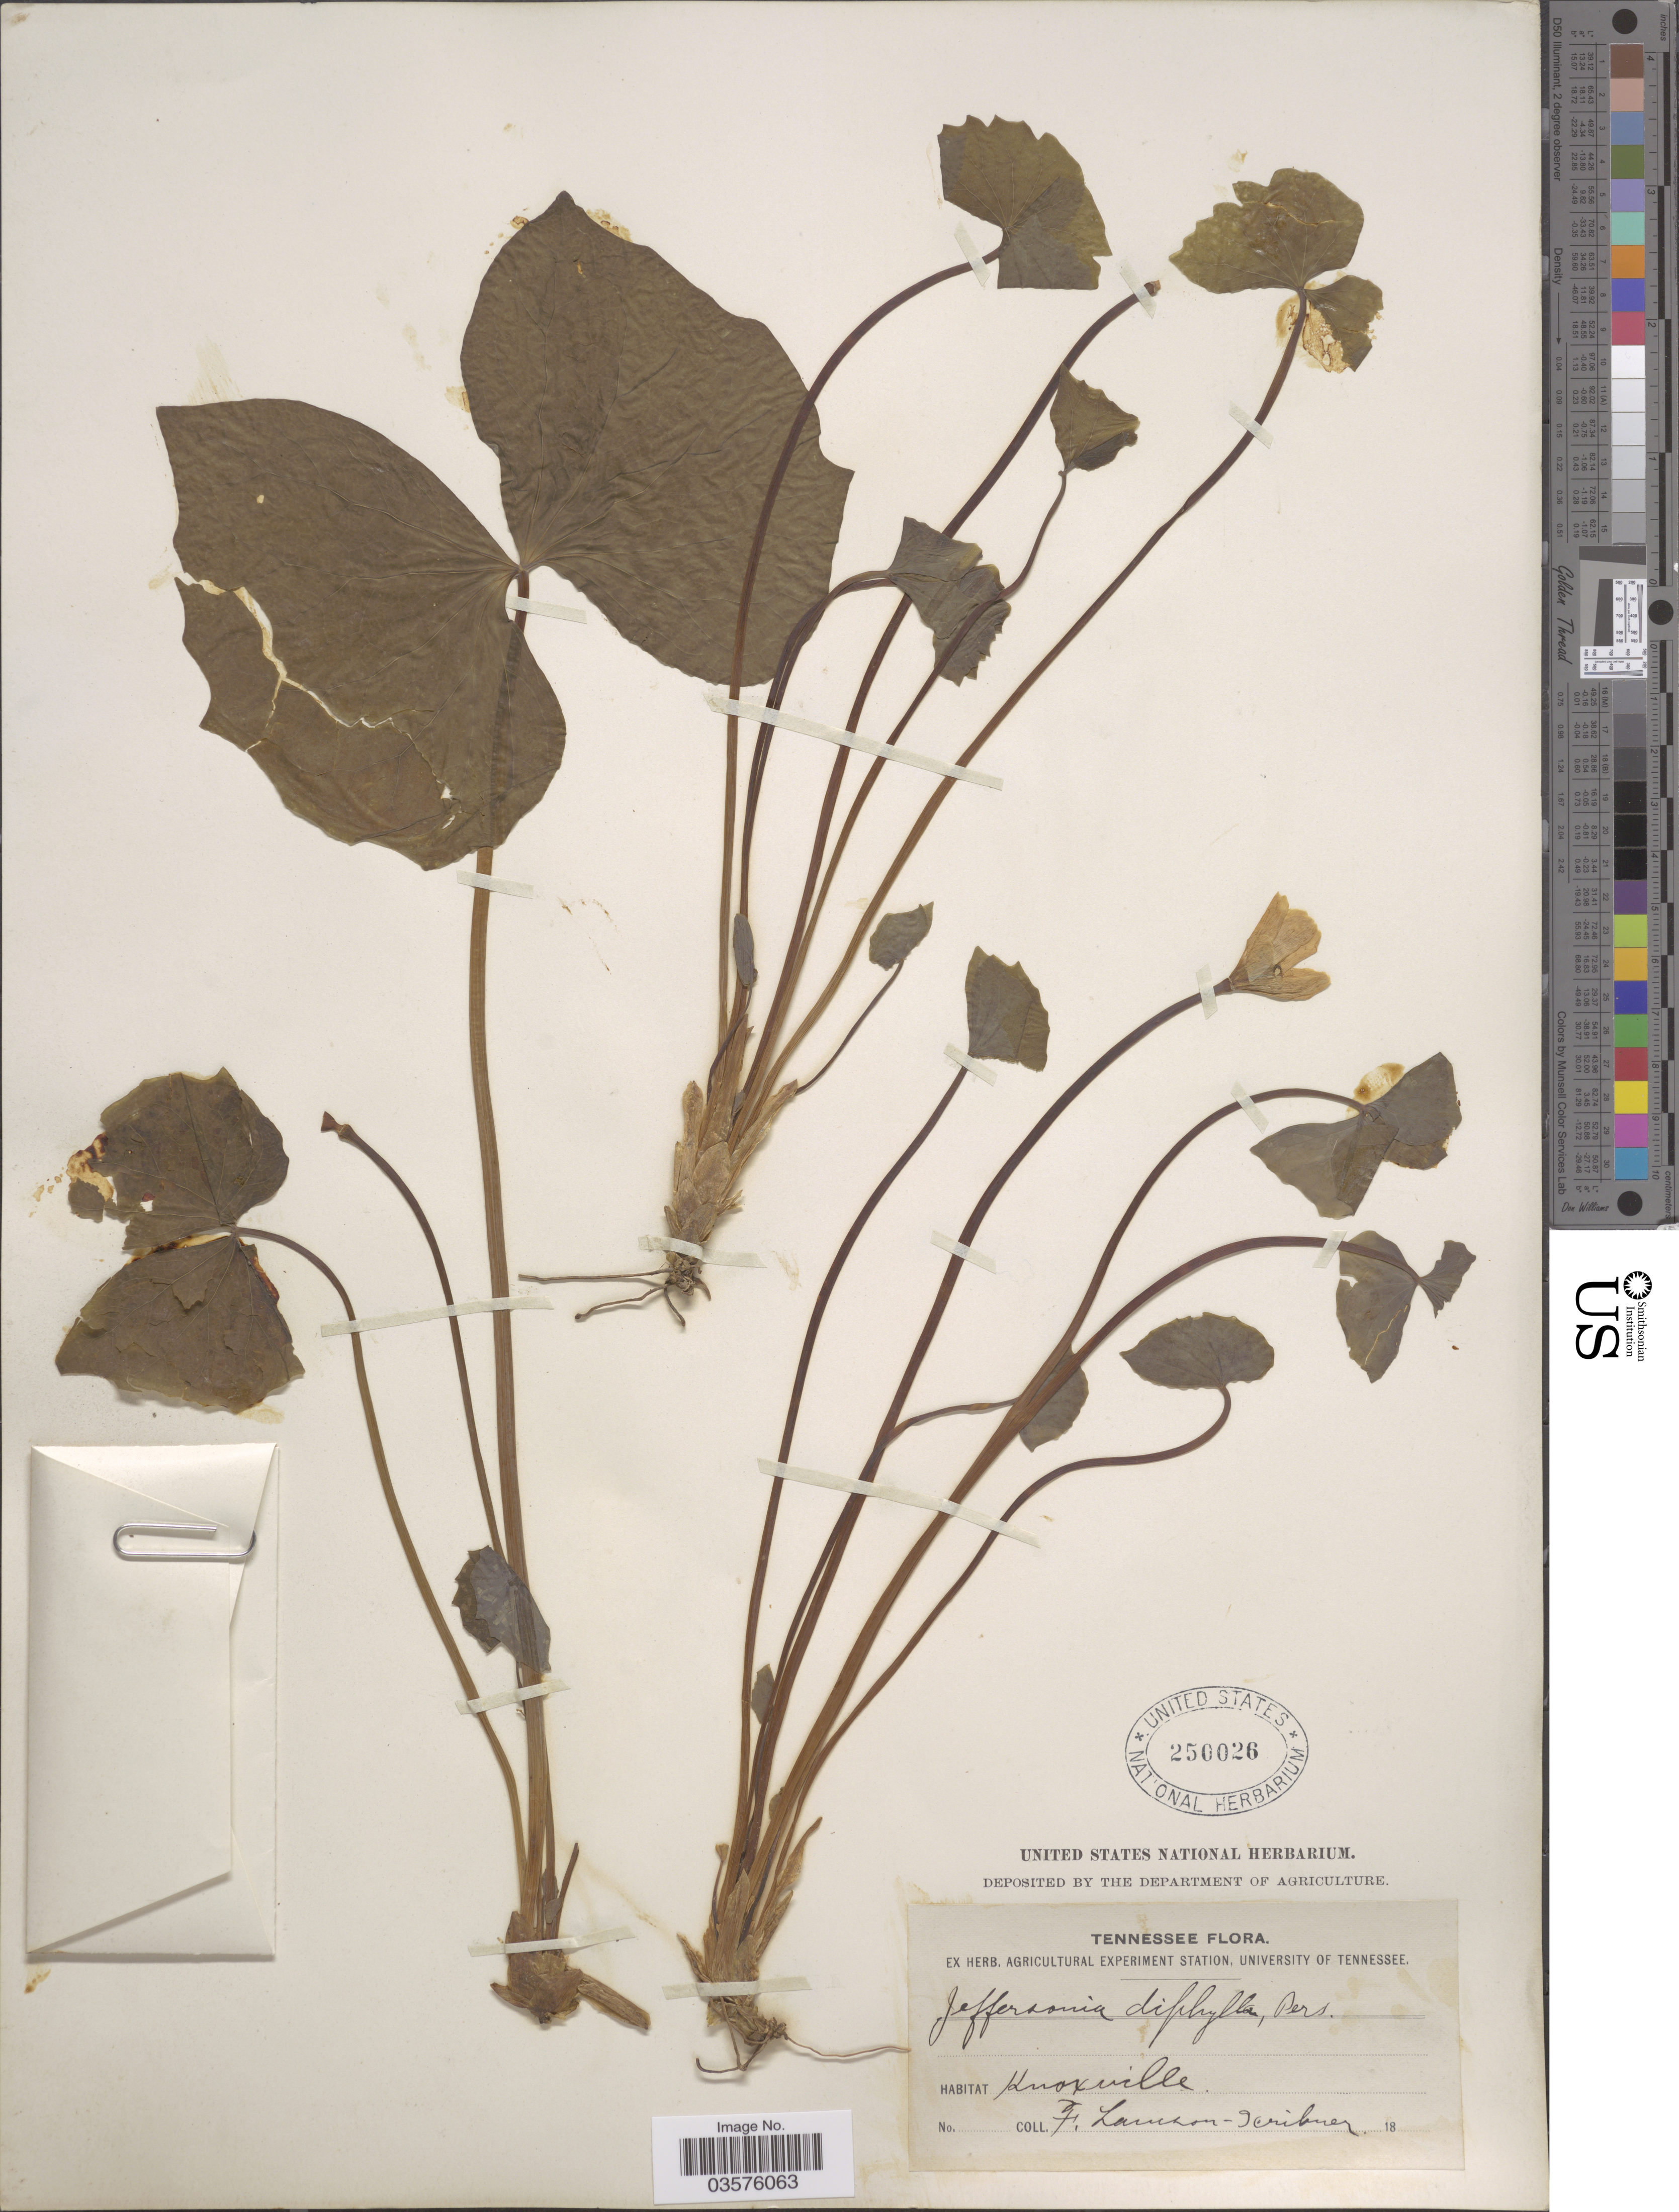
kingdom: Plantae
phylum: Tracheophyta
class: Magnoliopsida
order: Ranunculales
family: Berberidaceae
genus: Jeffersonia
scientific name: Jeffersonia diphylla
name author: (L.) Pers.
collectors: F. Lamson-Scribner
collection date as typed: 18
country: United States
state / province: Tennessee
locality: Knoxville.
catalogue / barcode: US 250026